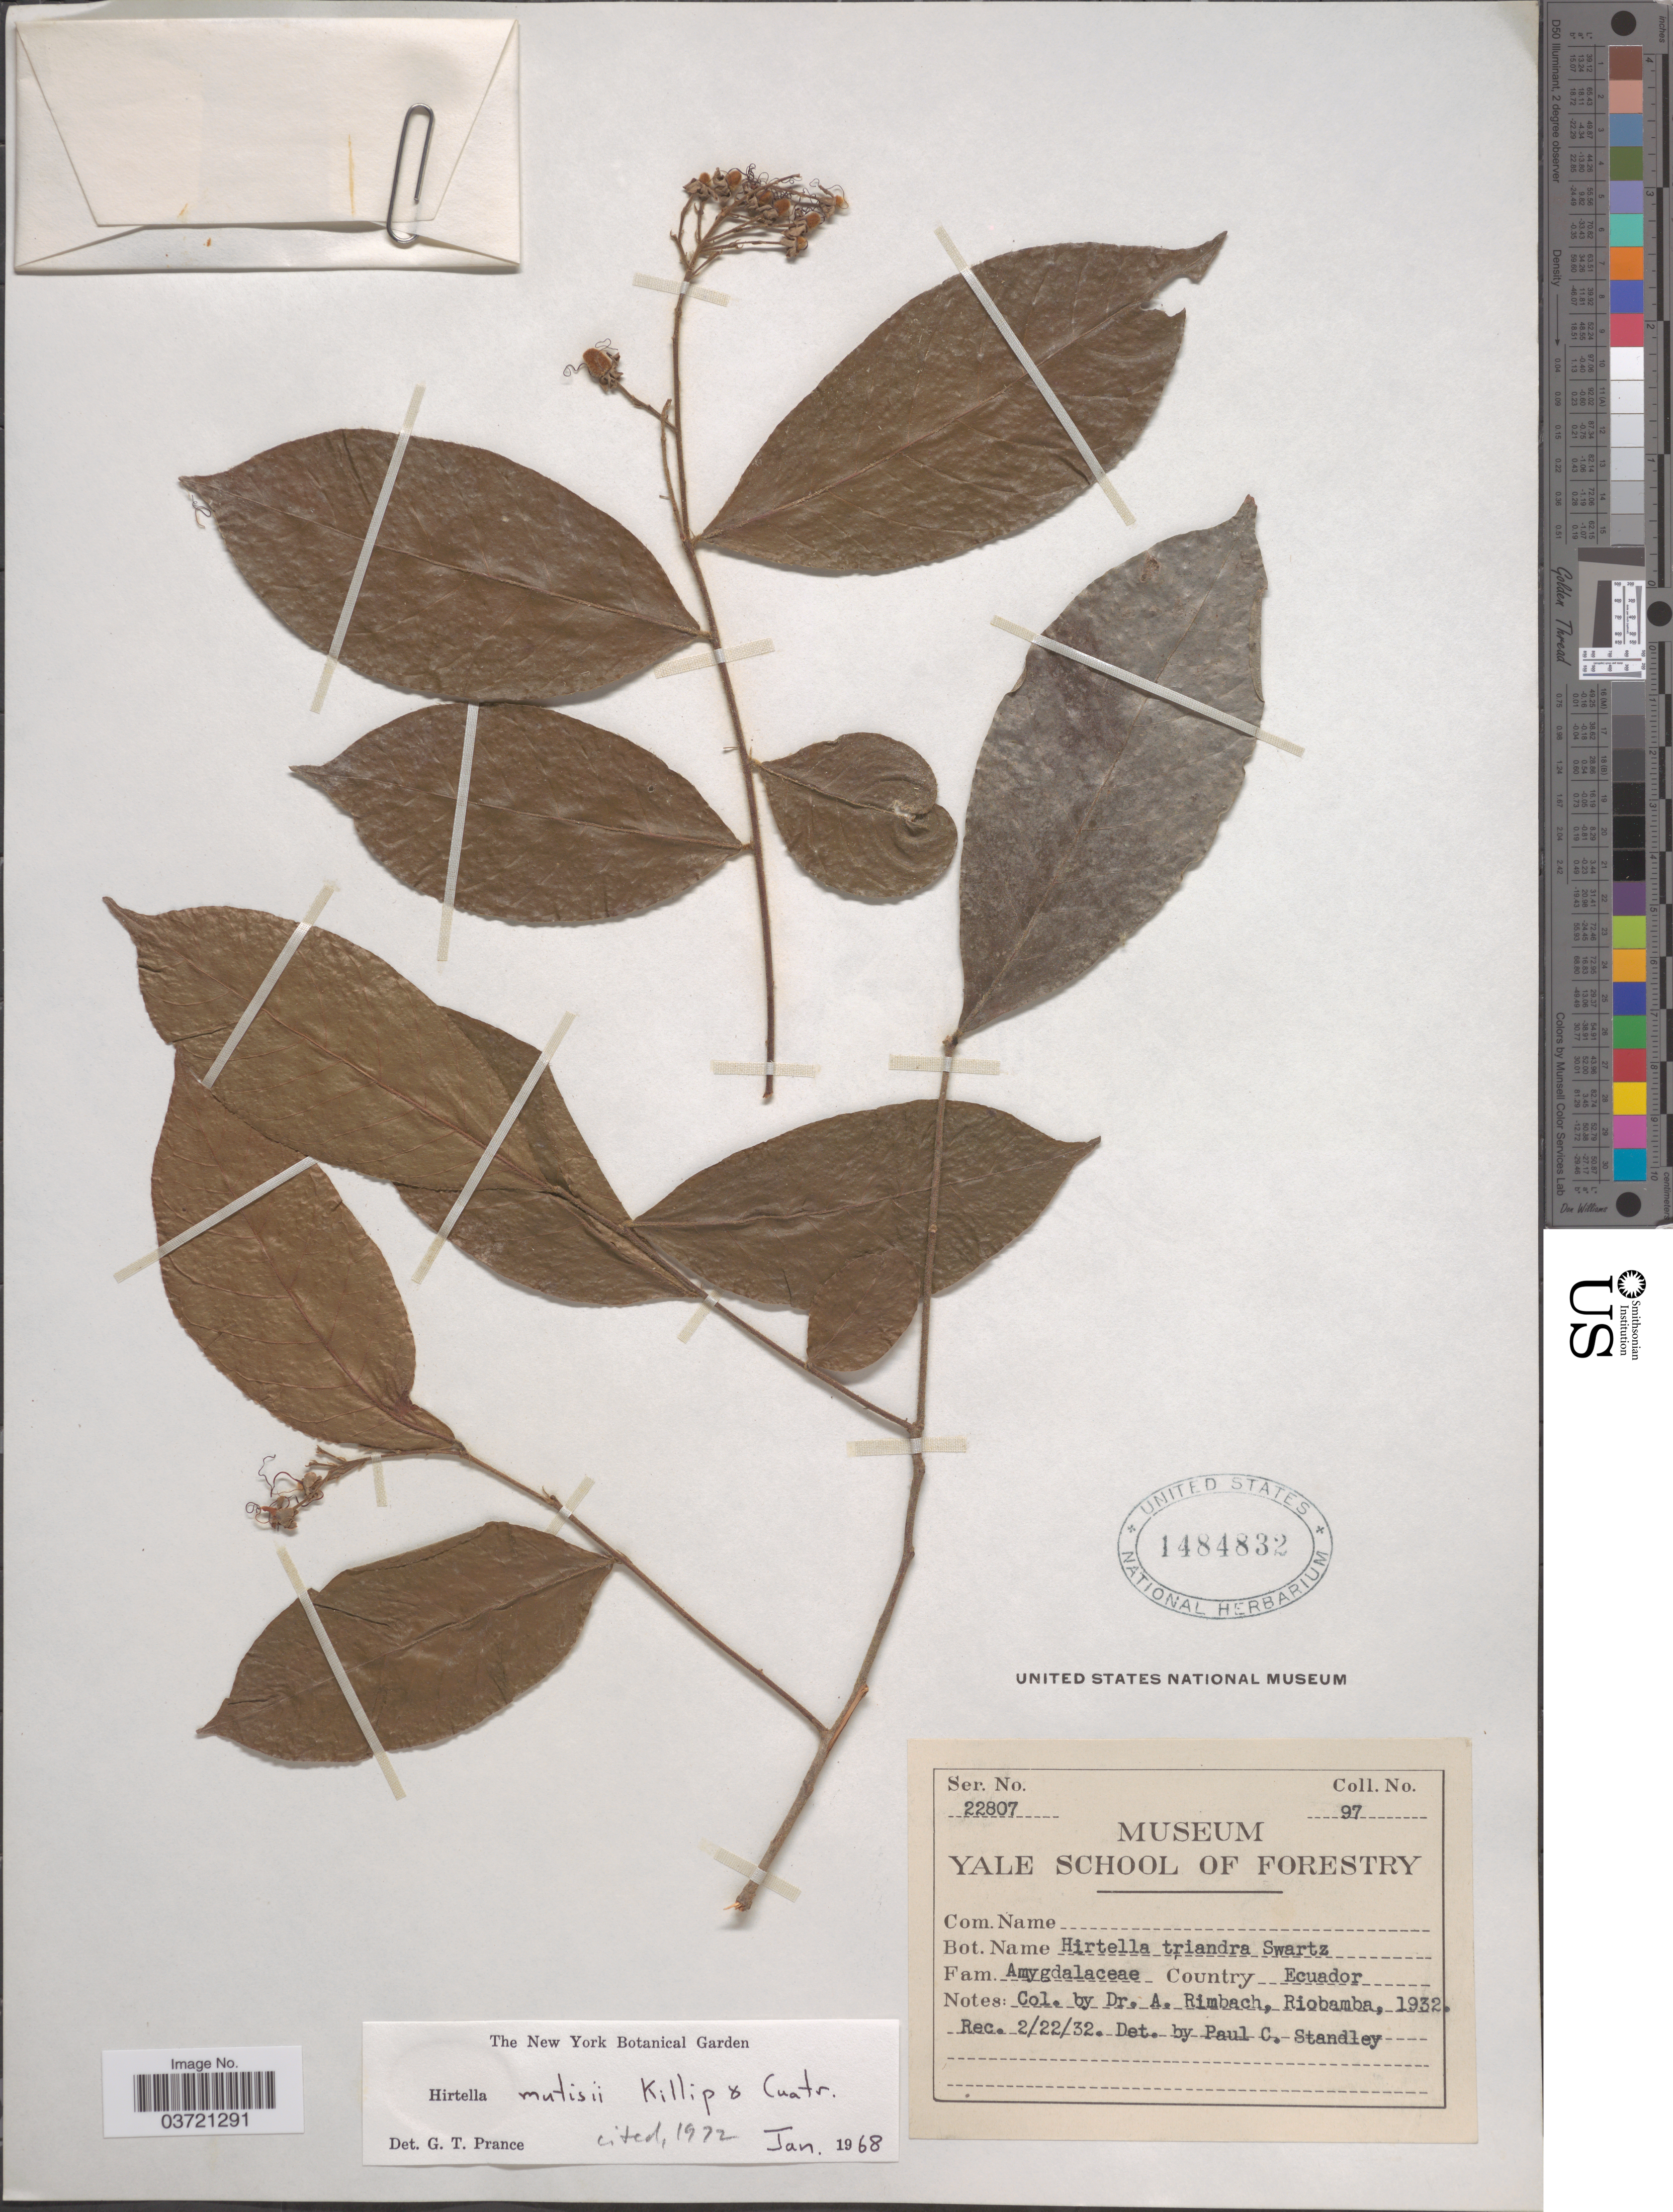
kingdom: Plantae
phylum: Tracheophyta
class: Magnoliopsida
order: Malpighiales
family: Chrysobalanaceae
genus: Hirtella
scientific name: Hirtella mutisii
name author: Killip & Cuatrec.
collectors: A. Rimbach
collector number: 97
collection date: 1932-02-22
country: Ecuador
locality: Riobamba.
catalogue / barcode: US 1484832